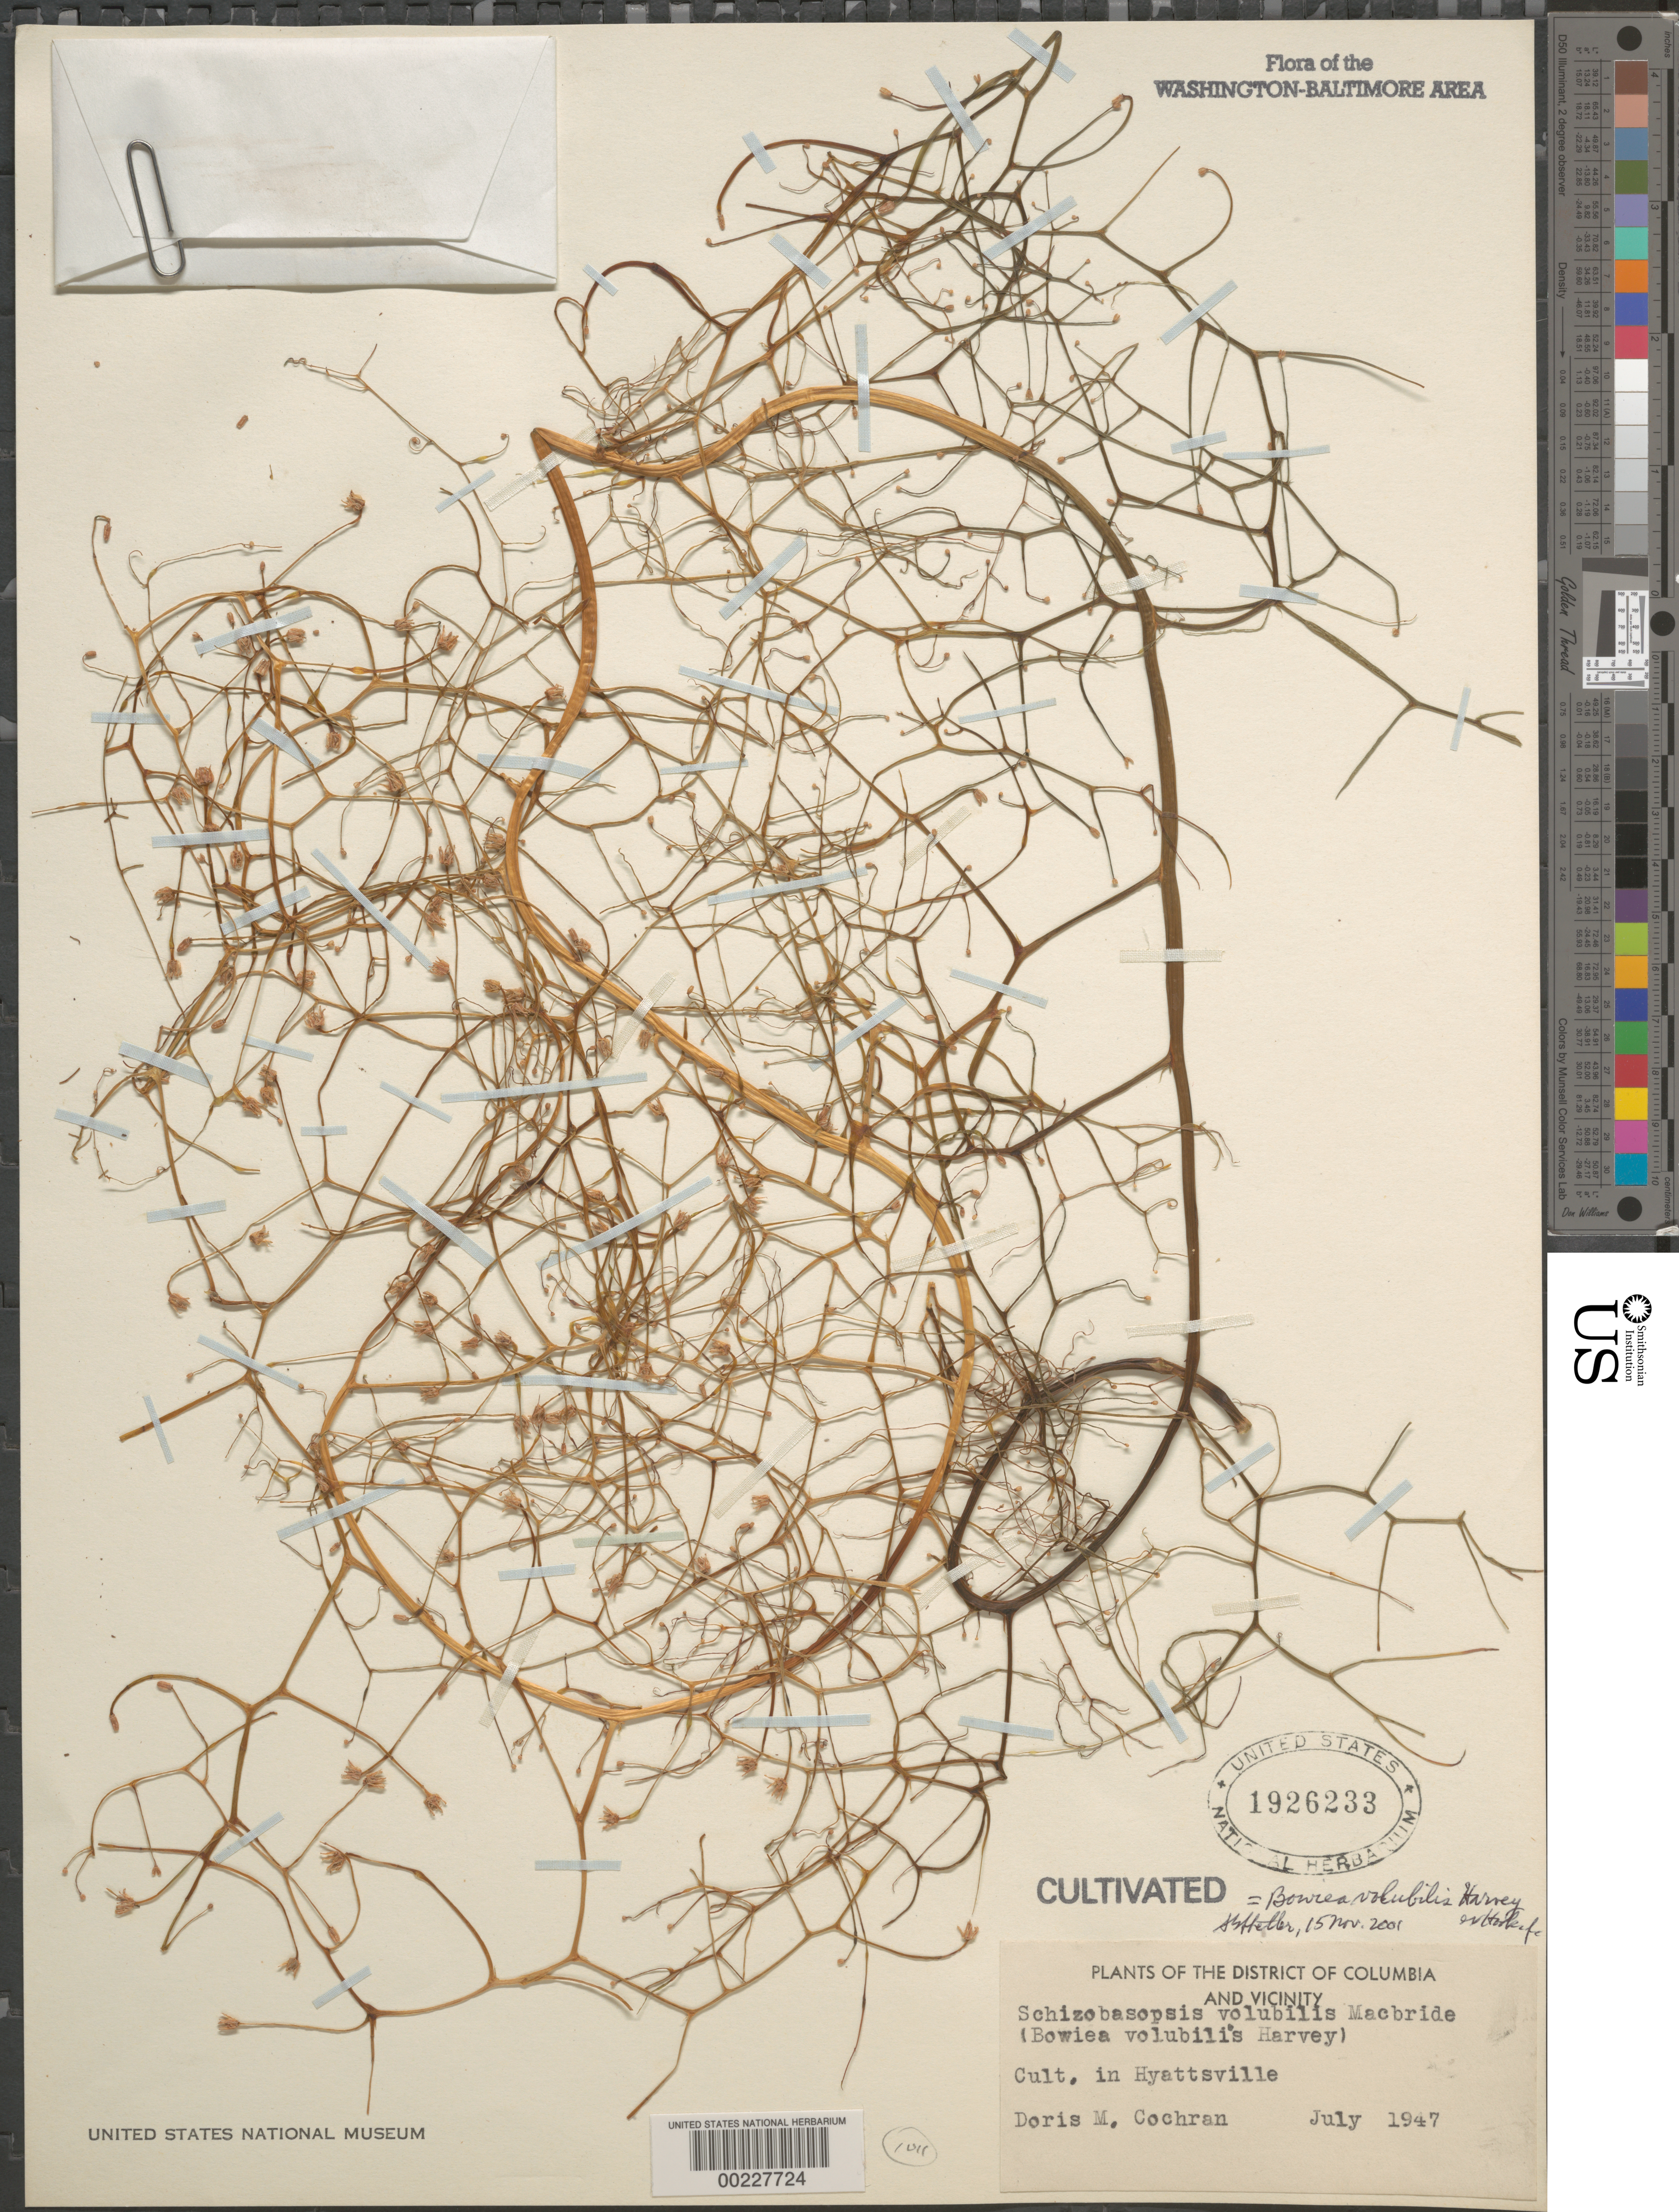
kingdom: Plantae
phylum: Tracheophyta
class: Liliopsida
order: Asparagales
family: Asparagaceae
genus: Bowiea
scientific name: Bowiea volubilis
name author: Harv. ex Hook. f.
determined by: Shetler, Stanwyn G., (US), NMNH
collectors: D. M. Cochran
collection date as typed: Jul 1947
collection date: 1947-07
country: United States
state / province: Maryland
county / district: Prince George's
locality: Hyattsville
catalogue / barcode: US 1926233